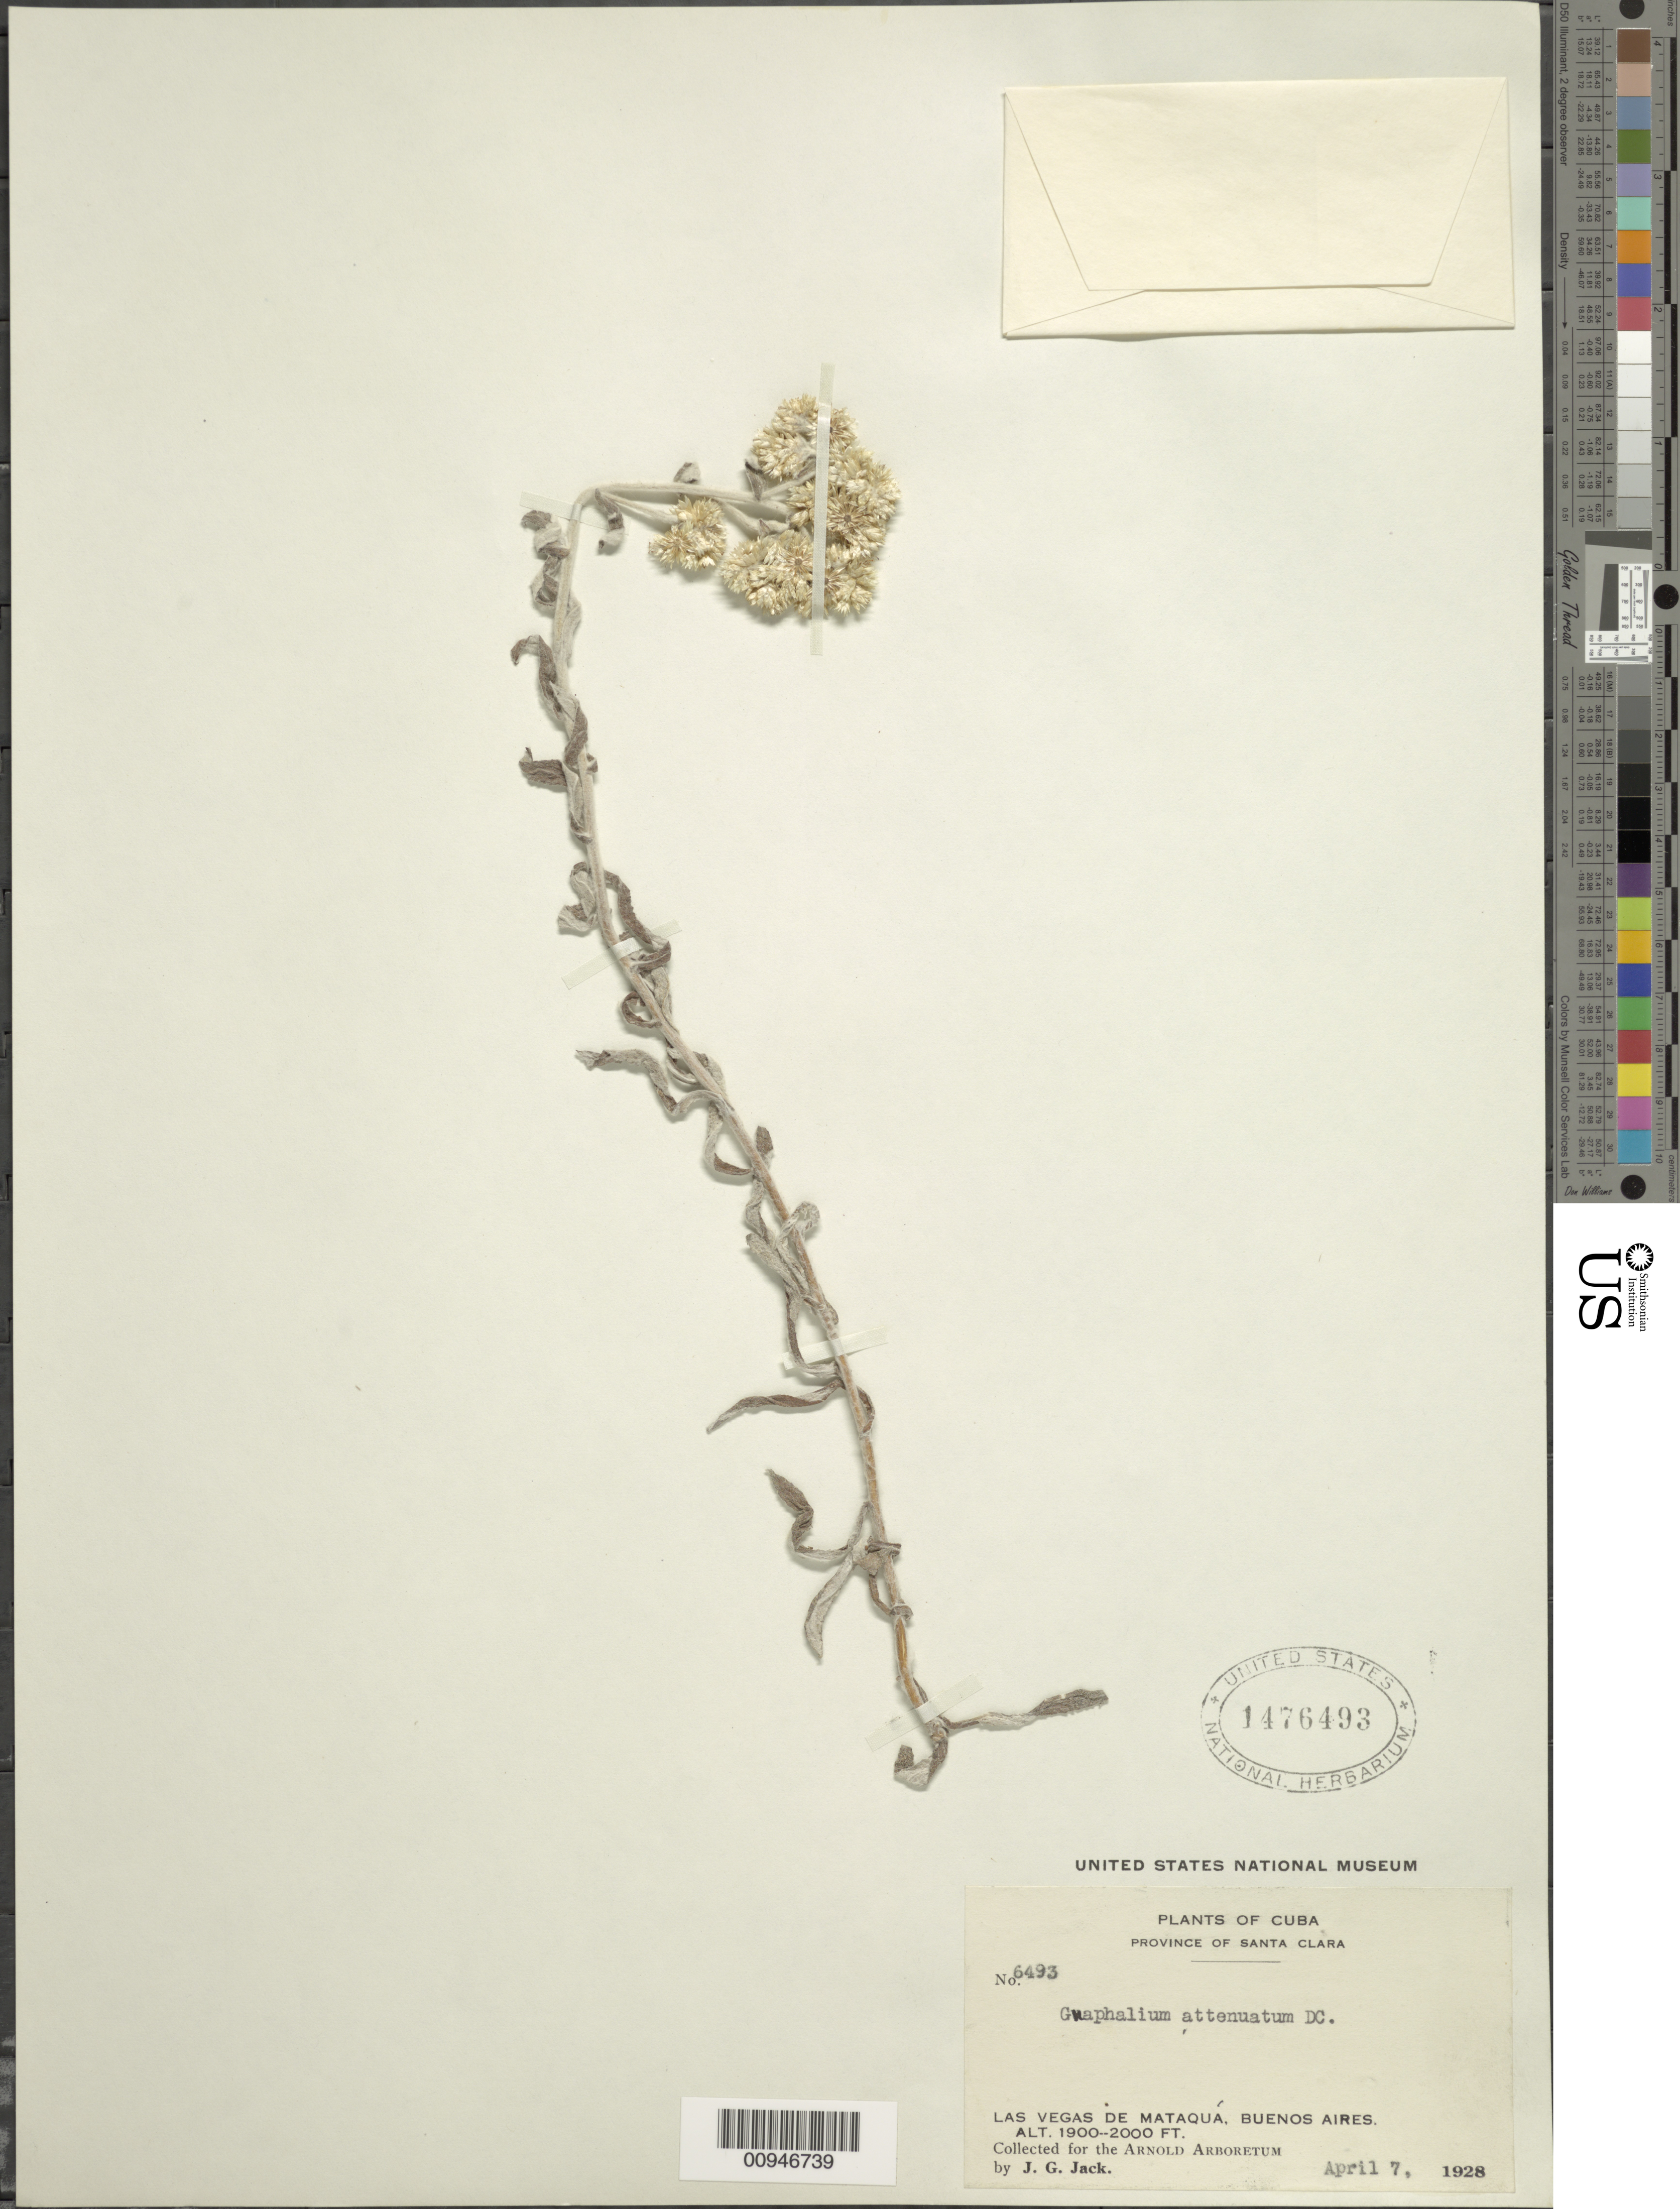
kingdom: Plantae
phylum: Tracheophyta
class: Magnoliopsida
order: Asterales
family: Asteraceae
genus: Pseudognaphalium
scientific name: Pseudognaphalium attenuatum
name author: (DC.) Anderb.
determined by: Nesom, Guy L.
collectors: J. G. Jack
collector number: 6493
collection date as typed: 07 Apr 1938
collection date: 1938-04-07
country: Cuba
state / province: Las Villas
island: Cuba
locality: Buenos Aires, Las Vegas de Mataquá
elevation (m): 579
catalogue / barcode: US 1476493